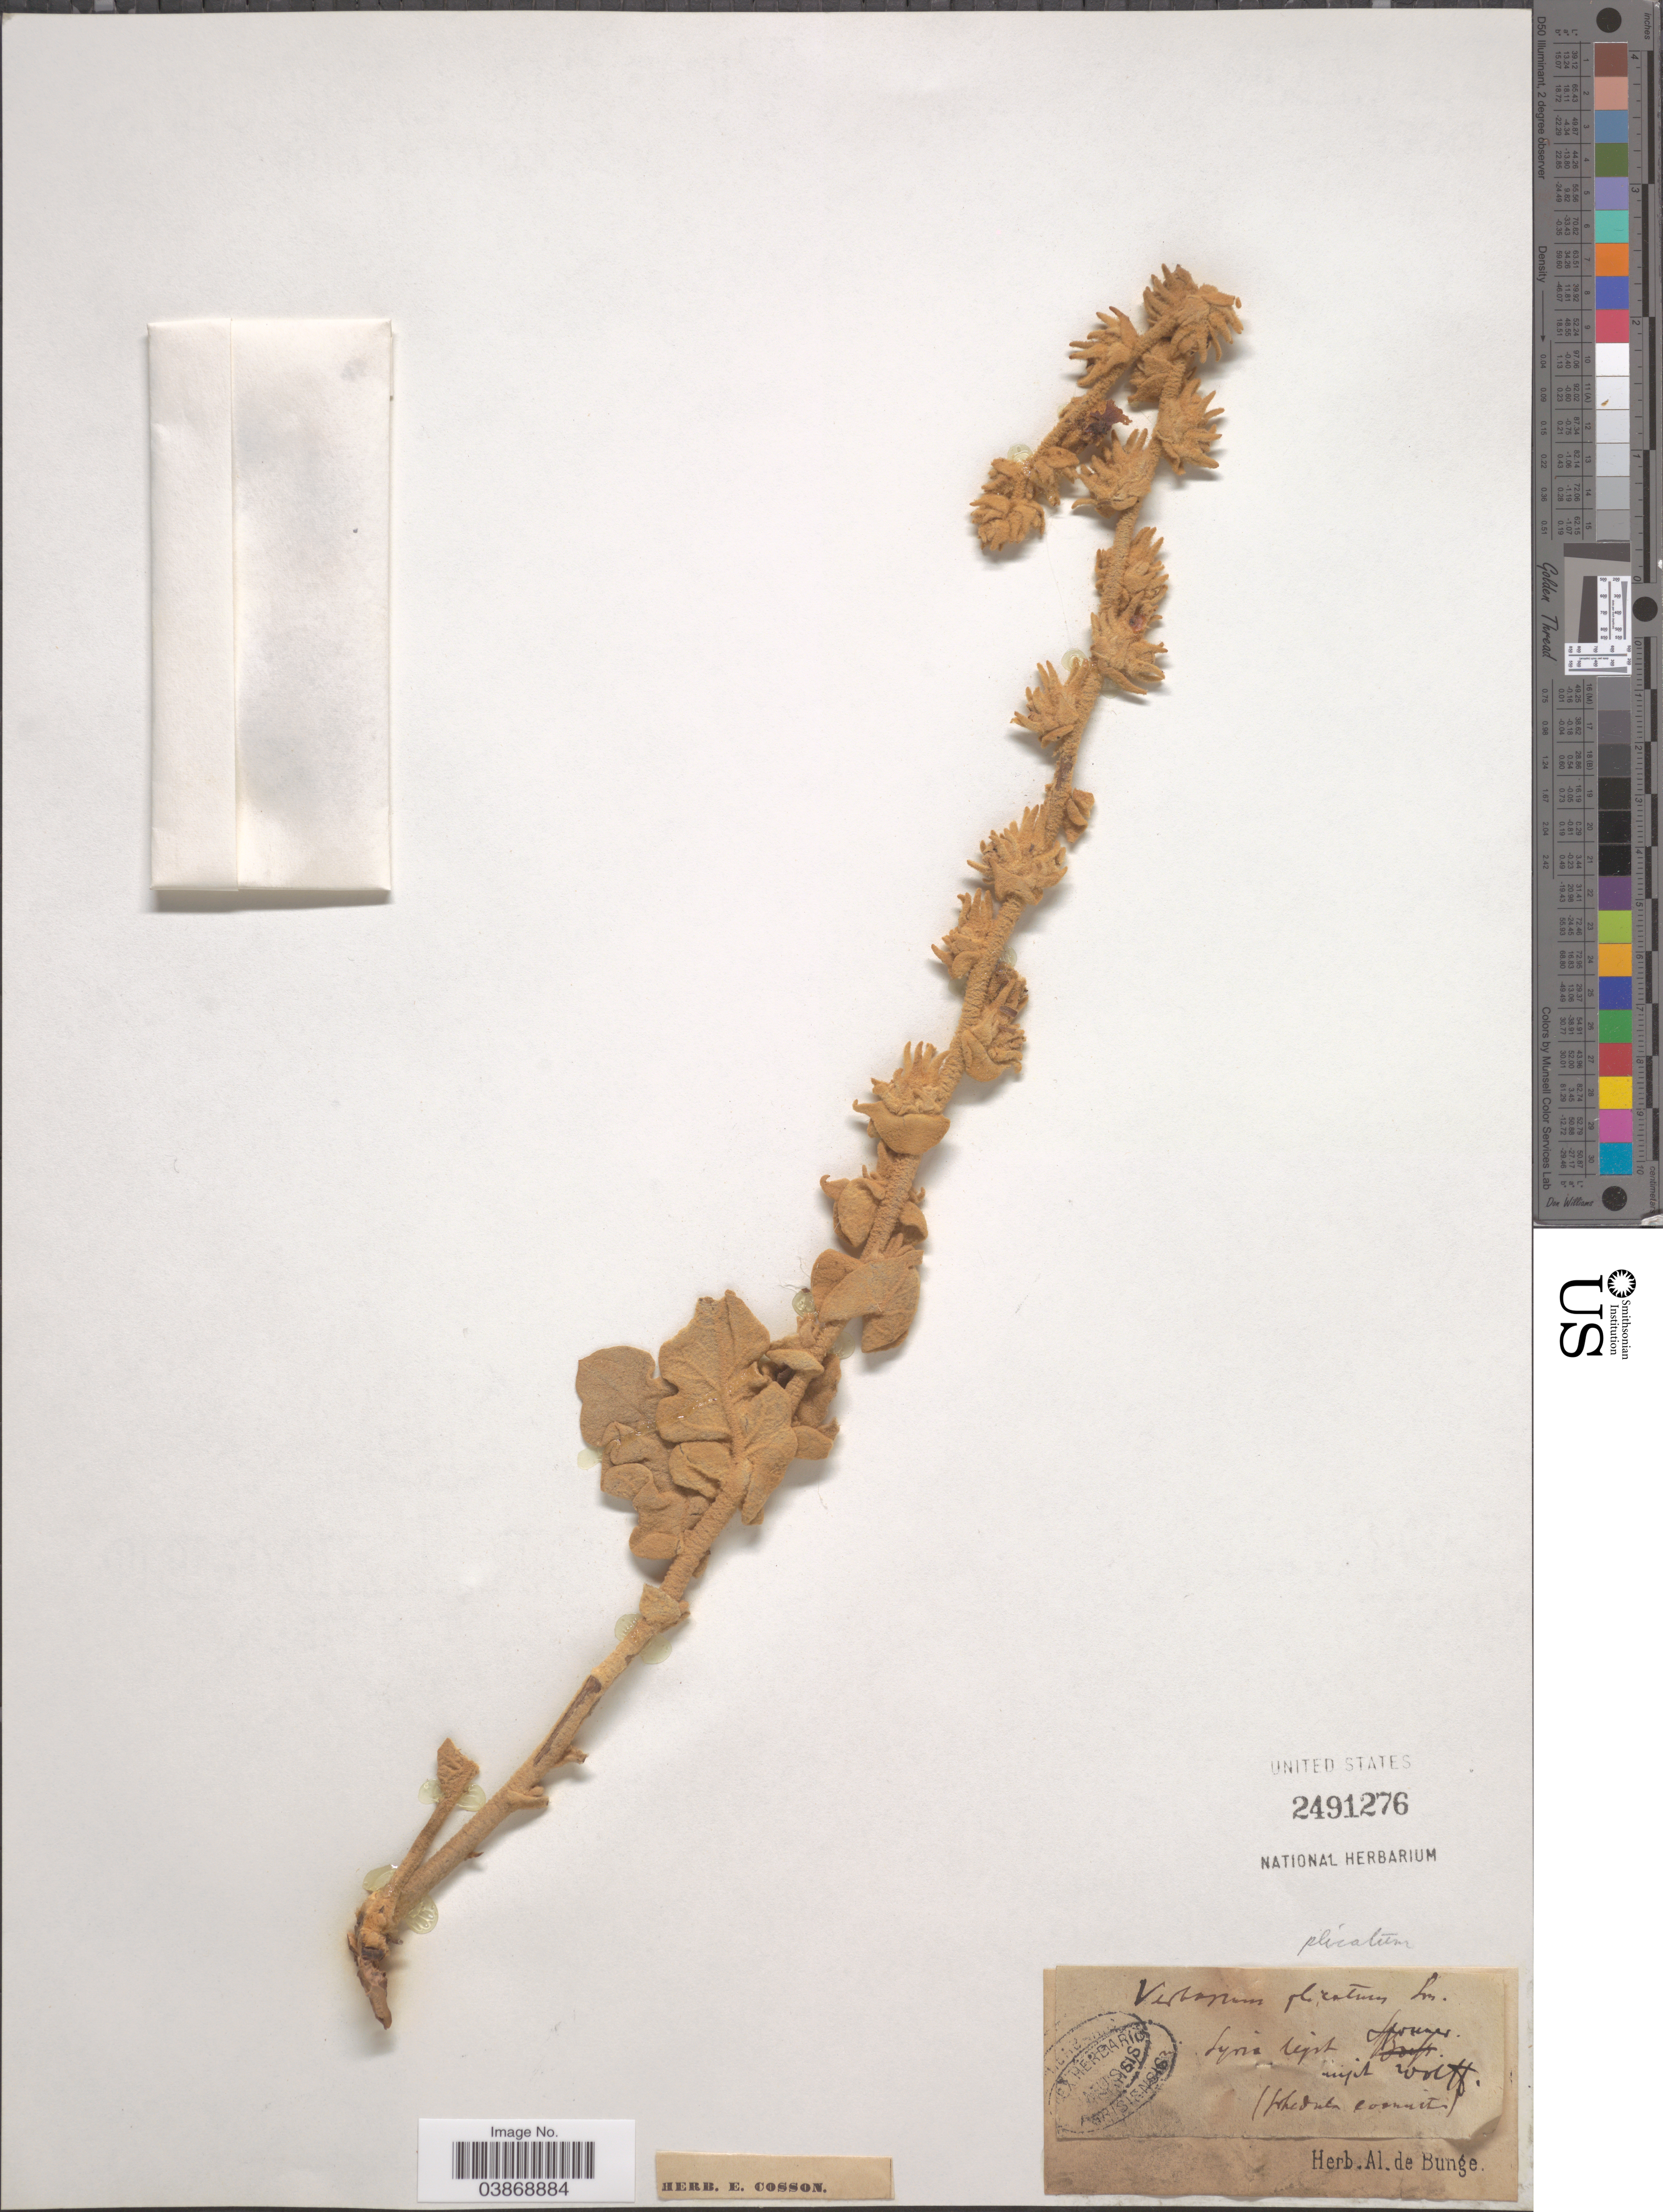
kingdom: Plantae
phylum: Tracheophyta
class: Magnoliopsida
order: Lamiales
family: Scrophulariaceae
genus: Verbascum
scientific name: Verbascum plicatum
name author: Sm.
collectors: Ex Herb. A. De Bunge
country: Syria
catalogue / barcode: US 2491276